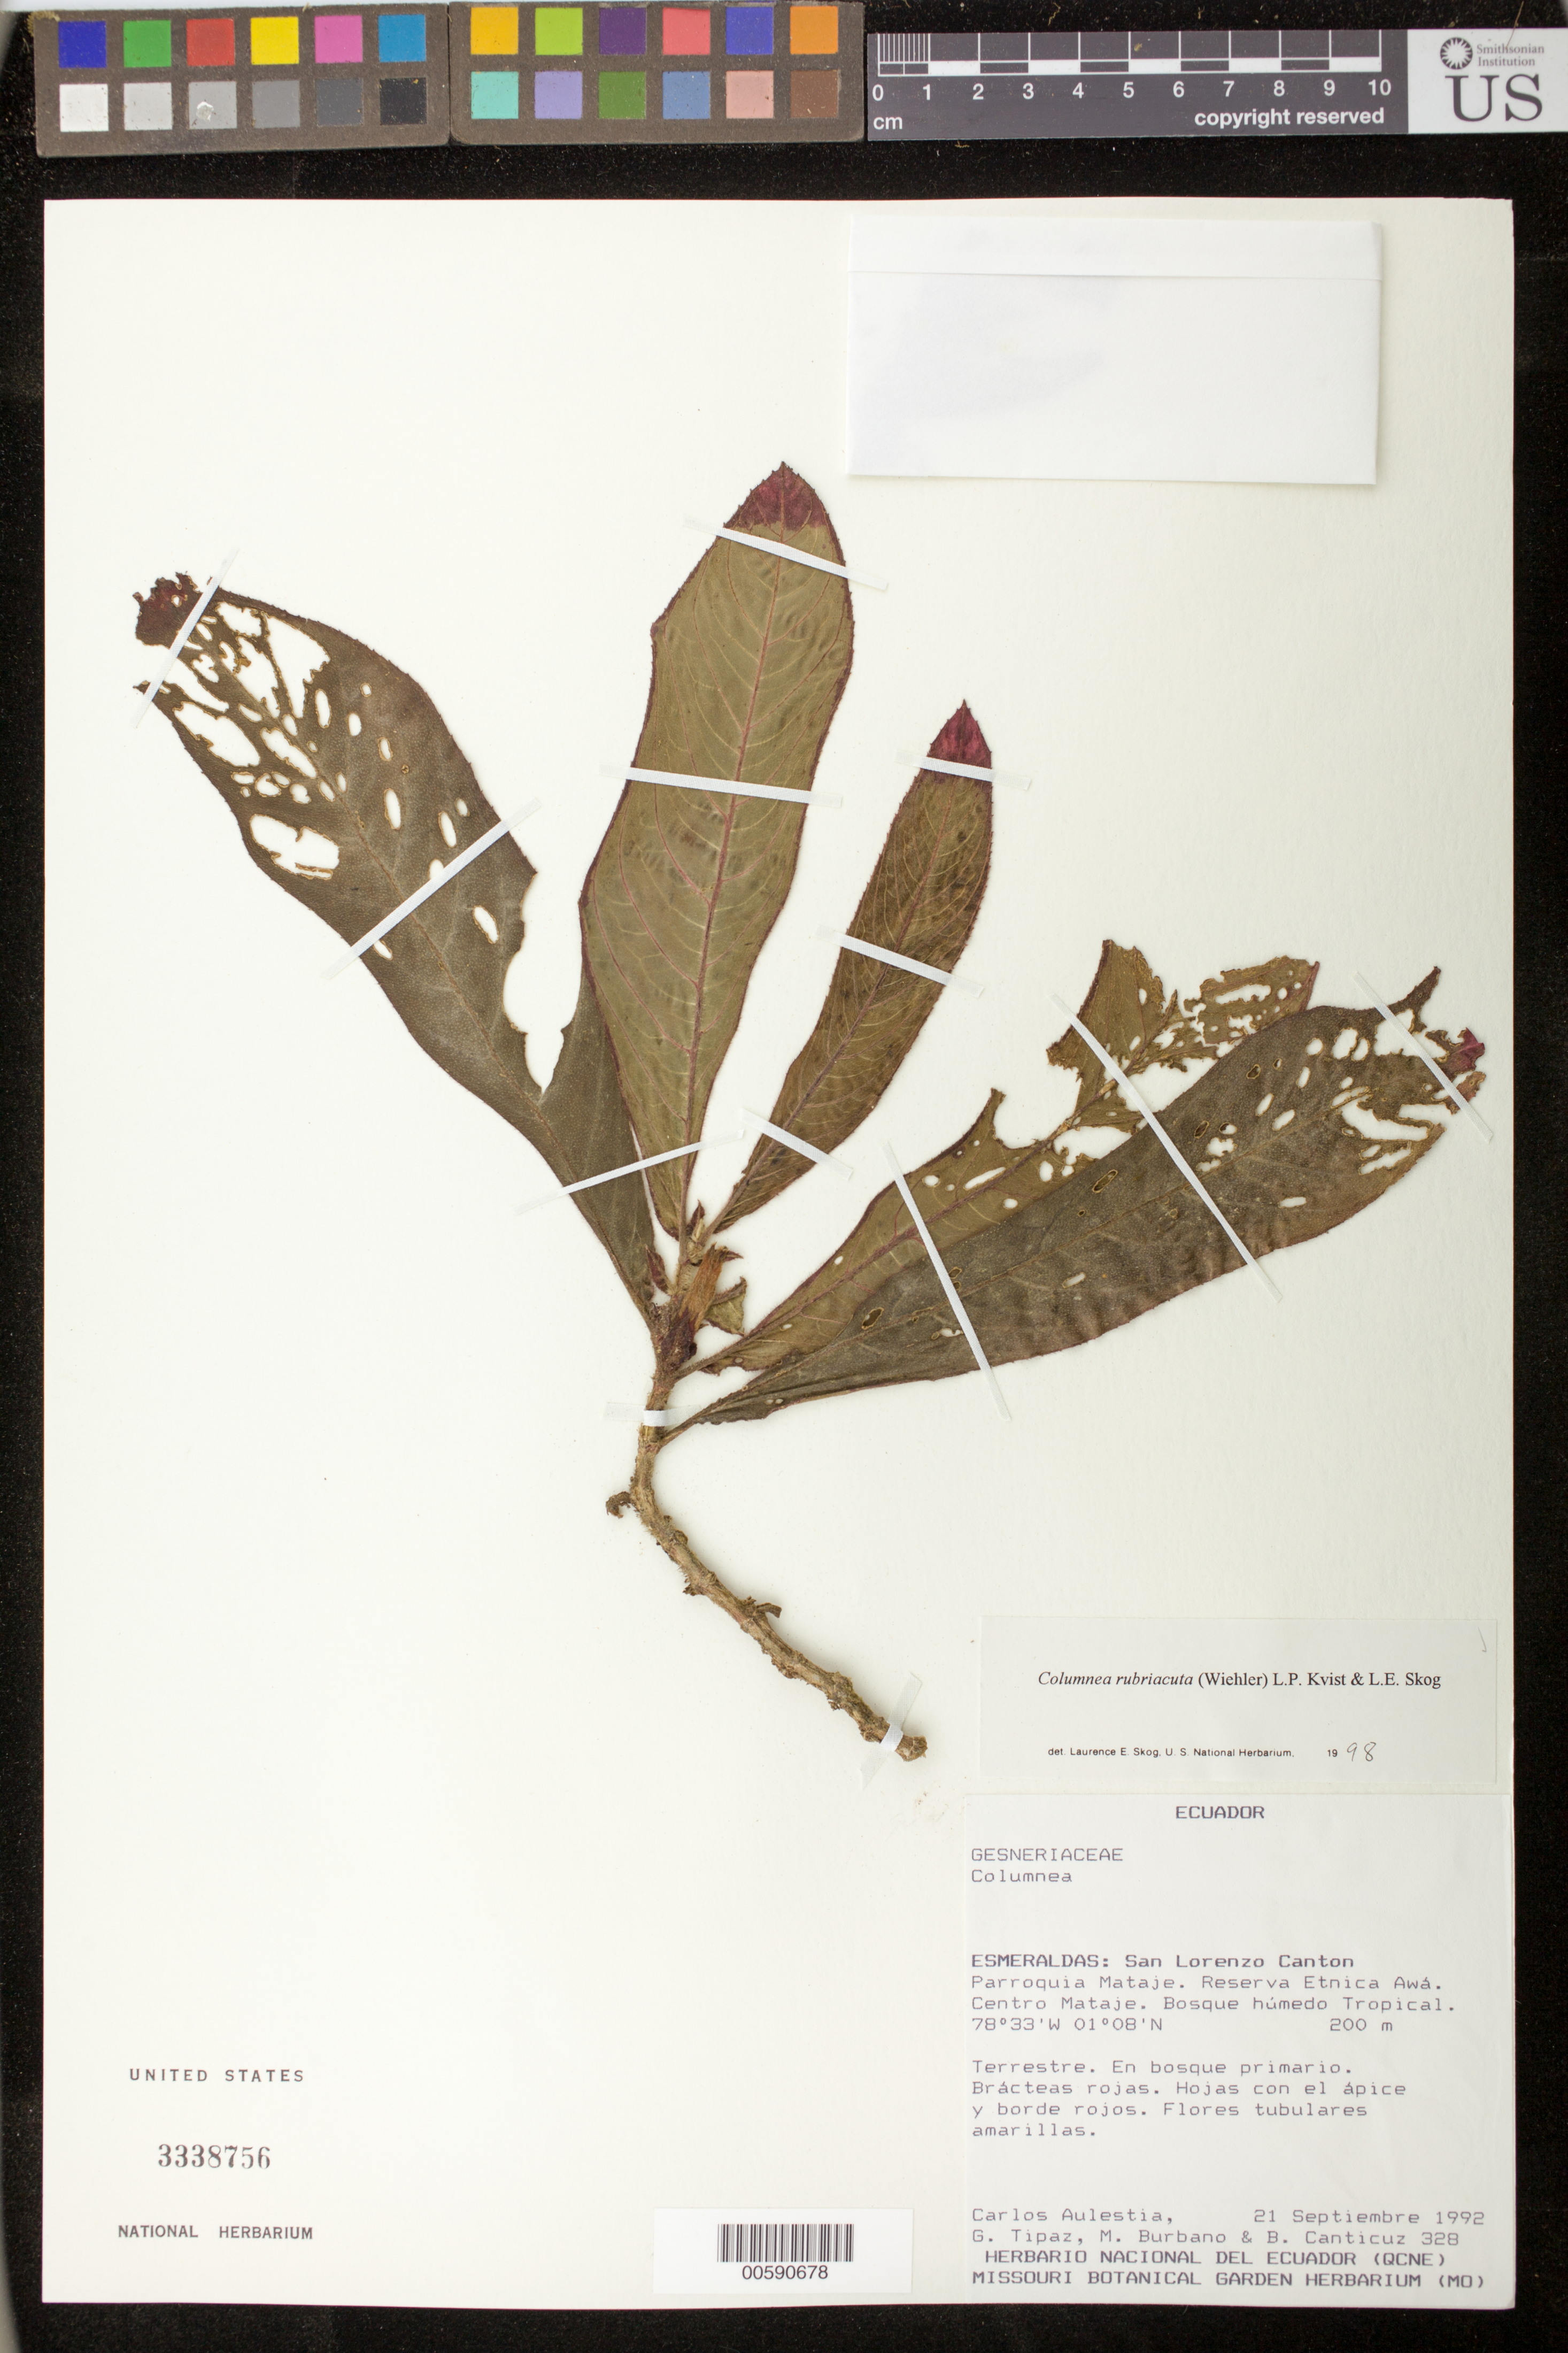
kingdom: Plantae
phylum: Tracheophyta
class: Magnoliopsida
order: Lamiales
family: Gesneriaceae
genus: Columnea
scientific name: Columnea rubriacuta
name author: (Wiehler) L.P. Kvist & L.E. Skog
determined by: Skog, Laurence E.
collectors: C. Aulestia, G. Tipaz, M. Burbano & B. Canticuz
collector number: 328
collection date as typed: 21 Sep 1992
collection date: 1992-09-21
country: Ecuador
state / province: Esmeraldas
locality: San Lorenzo Cantón, Parroquia Mataje, Reserva Etnica Awá, Centro Mataje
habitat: Bosque húmedo tropical; en bosque primario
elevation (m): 200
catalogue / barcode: US 3338756